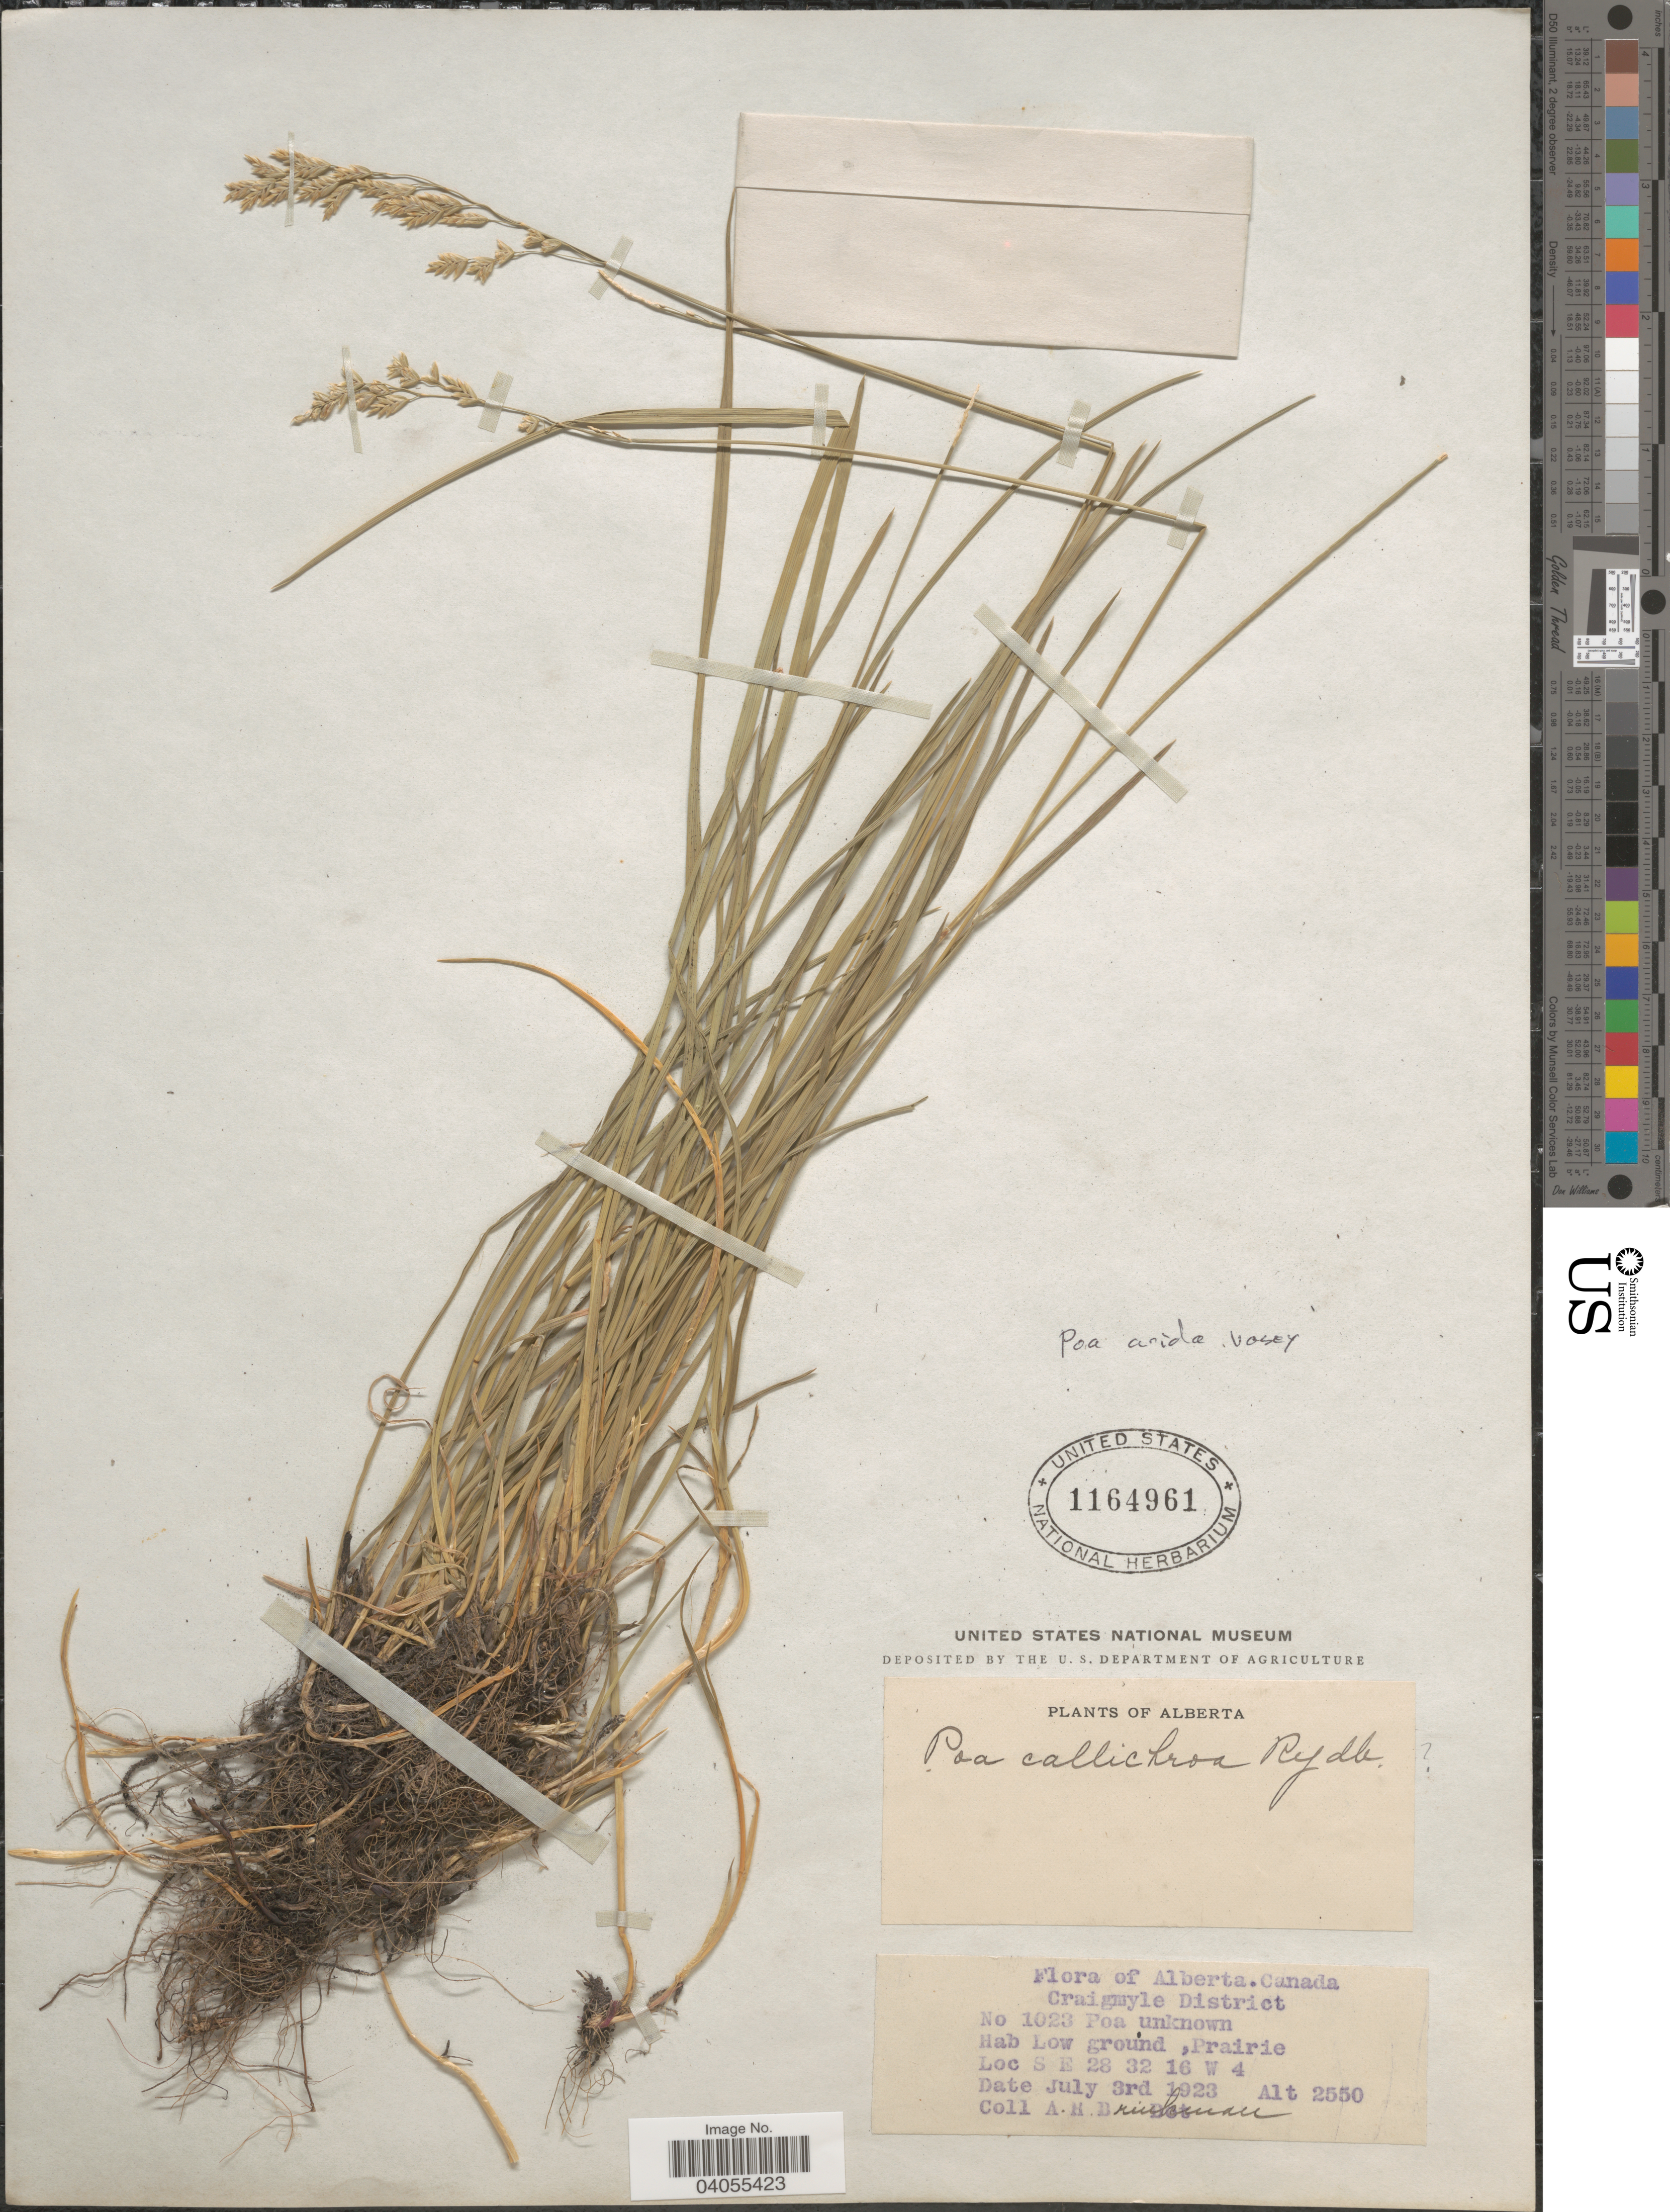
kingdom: Plantae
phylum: Tracheophyta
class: Liliopsida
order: Poales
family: Poaceae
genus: Poa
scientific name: Poa arida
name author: Vasey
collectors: A. Brinkman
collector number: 1023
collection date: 1923-07-03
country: Canada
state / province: Alberta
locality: Craigmyle District. S E 28 32 16 W 4.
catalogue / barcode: US 1164961